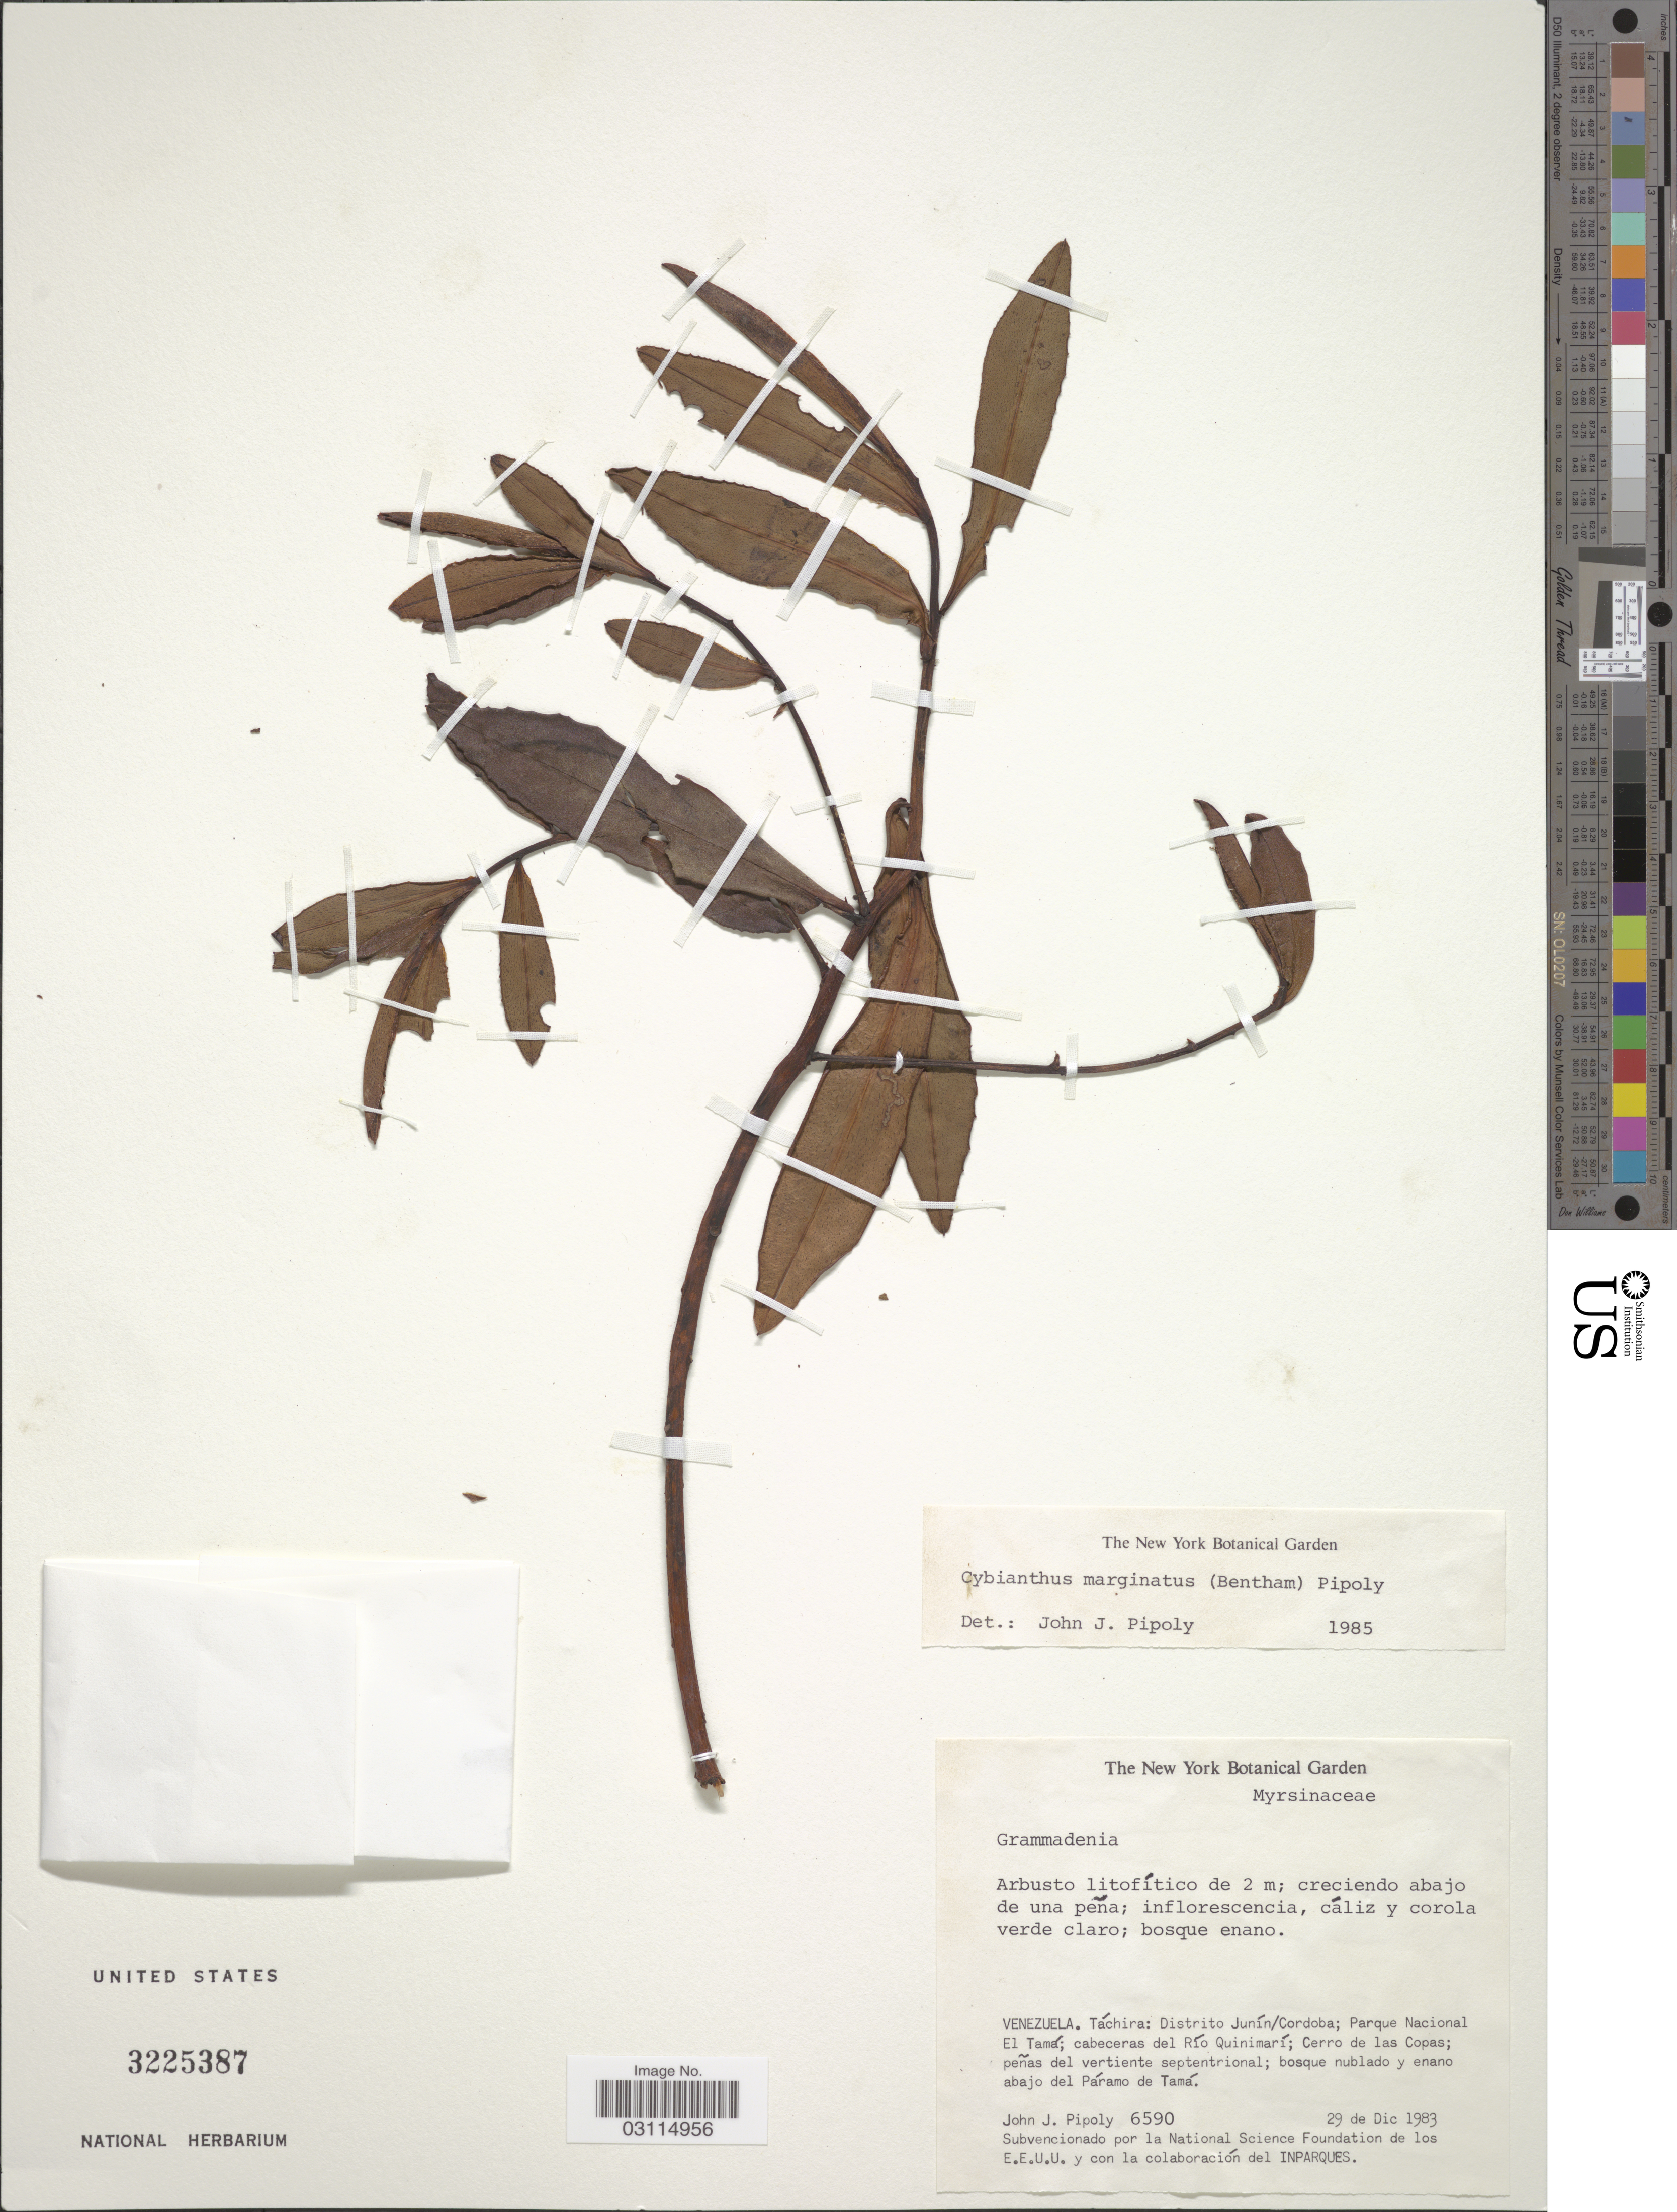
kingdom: Plantae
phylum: Tracheophyta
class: Magnoliopsida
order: Ericales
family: Primulaceae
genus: Cybianthus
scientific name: Cybianthus marginatus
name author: (Benth.) Pipoly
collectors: J. J. Pipoly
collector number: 6590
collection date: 1983-12-29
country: Venezuela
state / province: Tachira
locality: Distrito Junín/ Cordoba; Parque Nacional El Tamá; cabeceras del Río Quinimarí; Cerro de las Copas. Bosque nublado y enano abajo del Páramo de Tamá.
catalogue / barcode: US 3225387